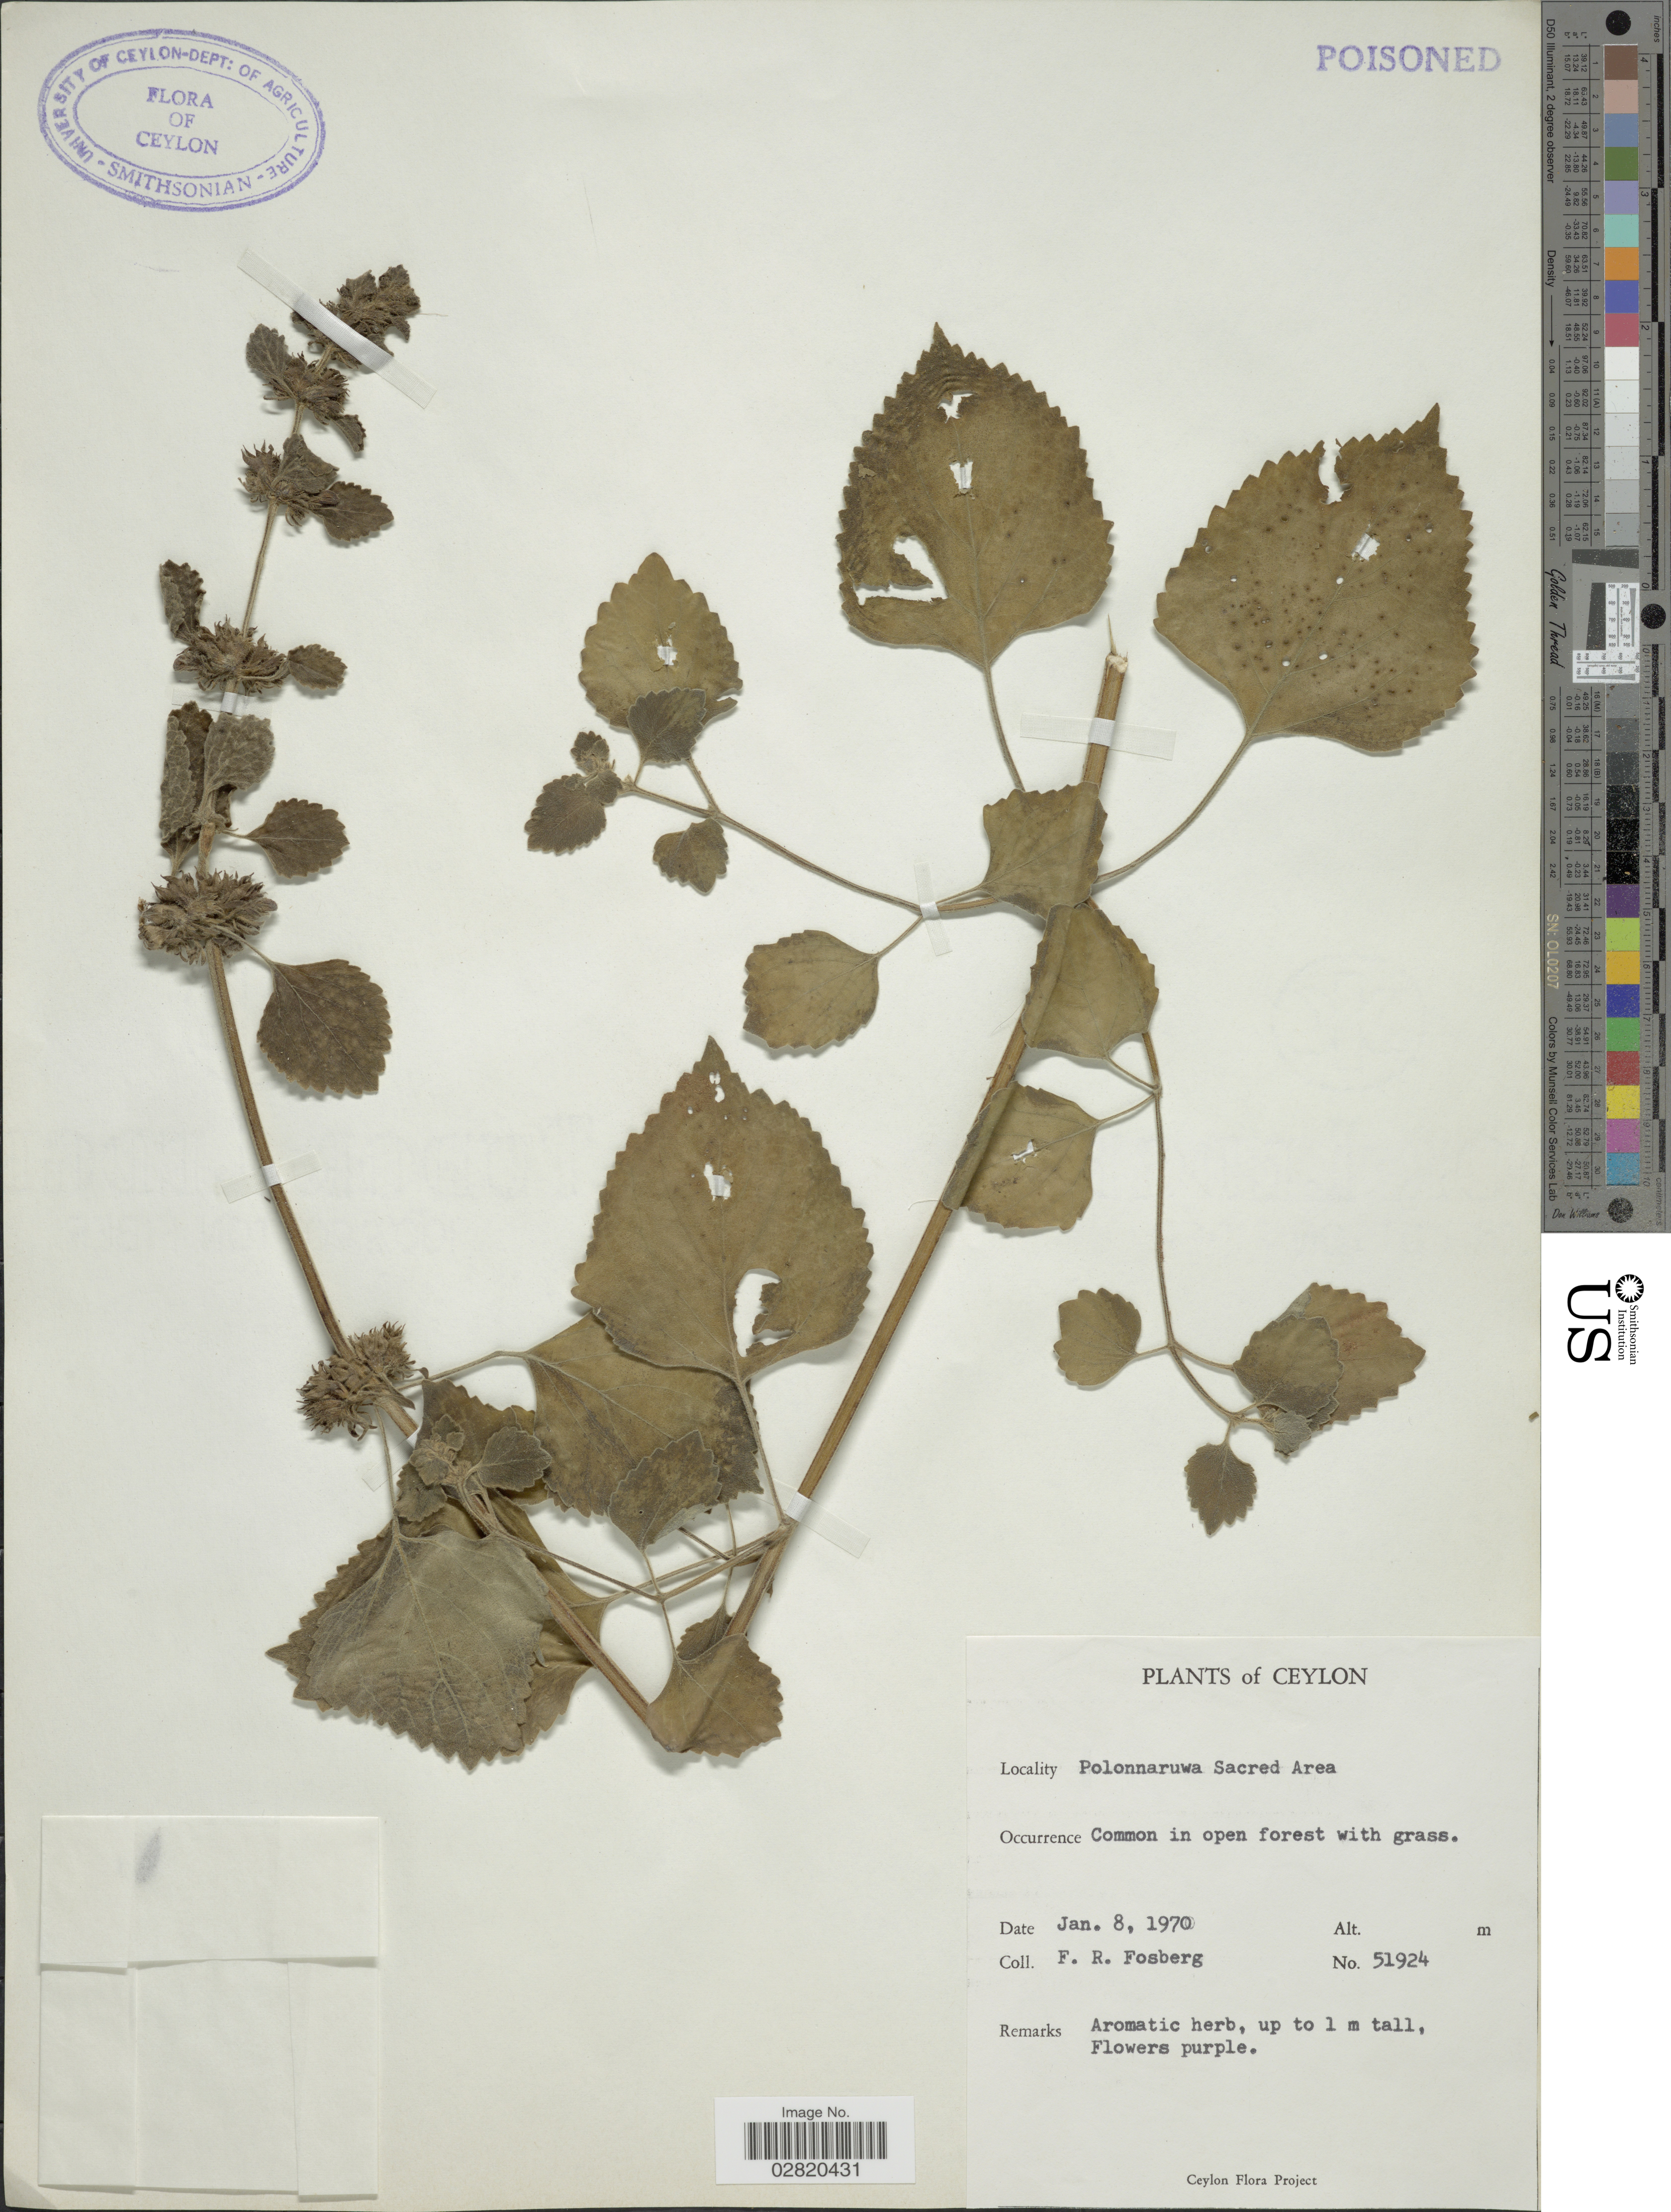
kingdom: Plantae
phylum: Tracheophyta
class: Magnoliopsida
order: Lamiales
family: Lamiaceae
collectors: F. R. Fosberg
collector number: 51924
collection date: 1970-01-08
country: Sri Lanka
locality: Ceylon. Polonnaruwa Sacred Area.